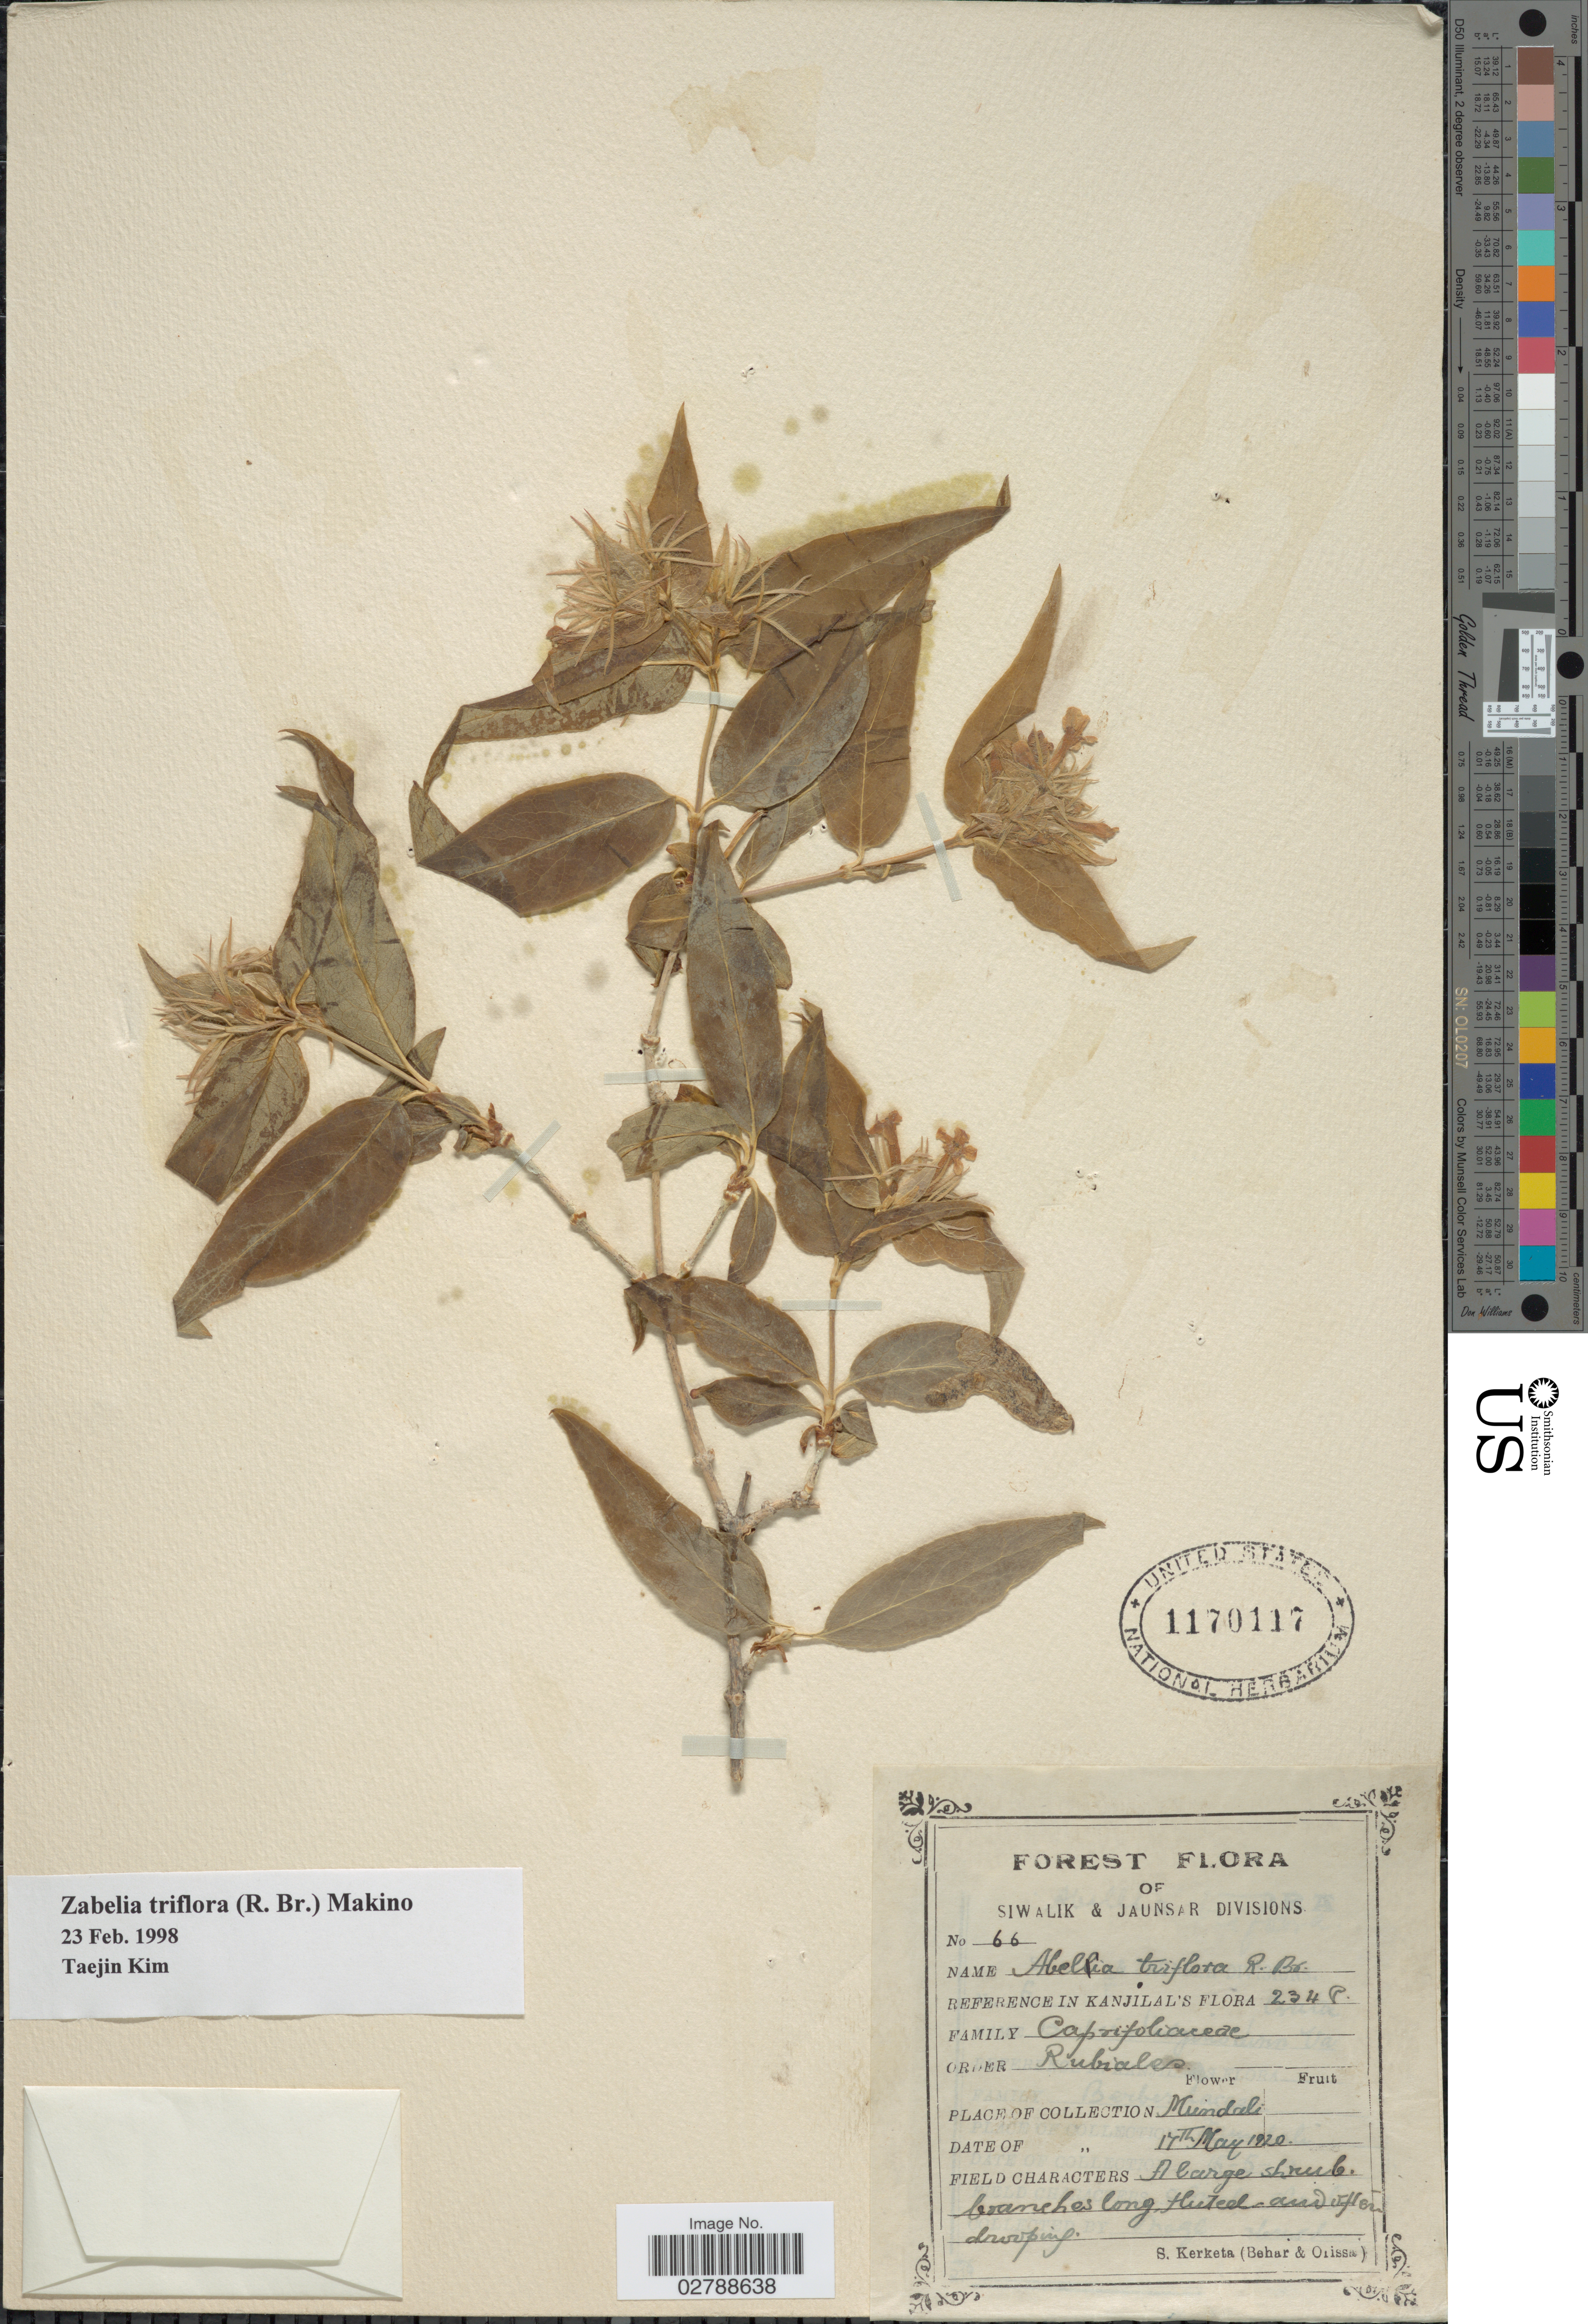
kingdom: Plantae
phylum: Tracheophyta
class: Magnoliopsida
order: Dipsacales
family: Caprifoliaceae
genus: Zabelia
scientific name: Zabelia triflora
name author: (R. Br. ex Wall.) Makino ex Hisauti & H. Hara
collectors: S. Kerketa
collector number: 66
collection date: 1920-05-17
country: India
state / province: Orissa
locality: Siwalik & Jaunsar Divisions. Mundali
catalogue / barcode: US 1170117